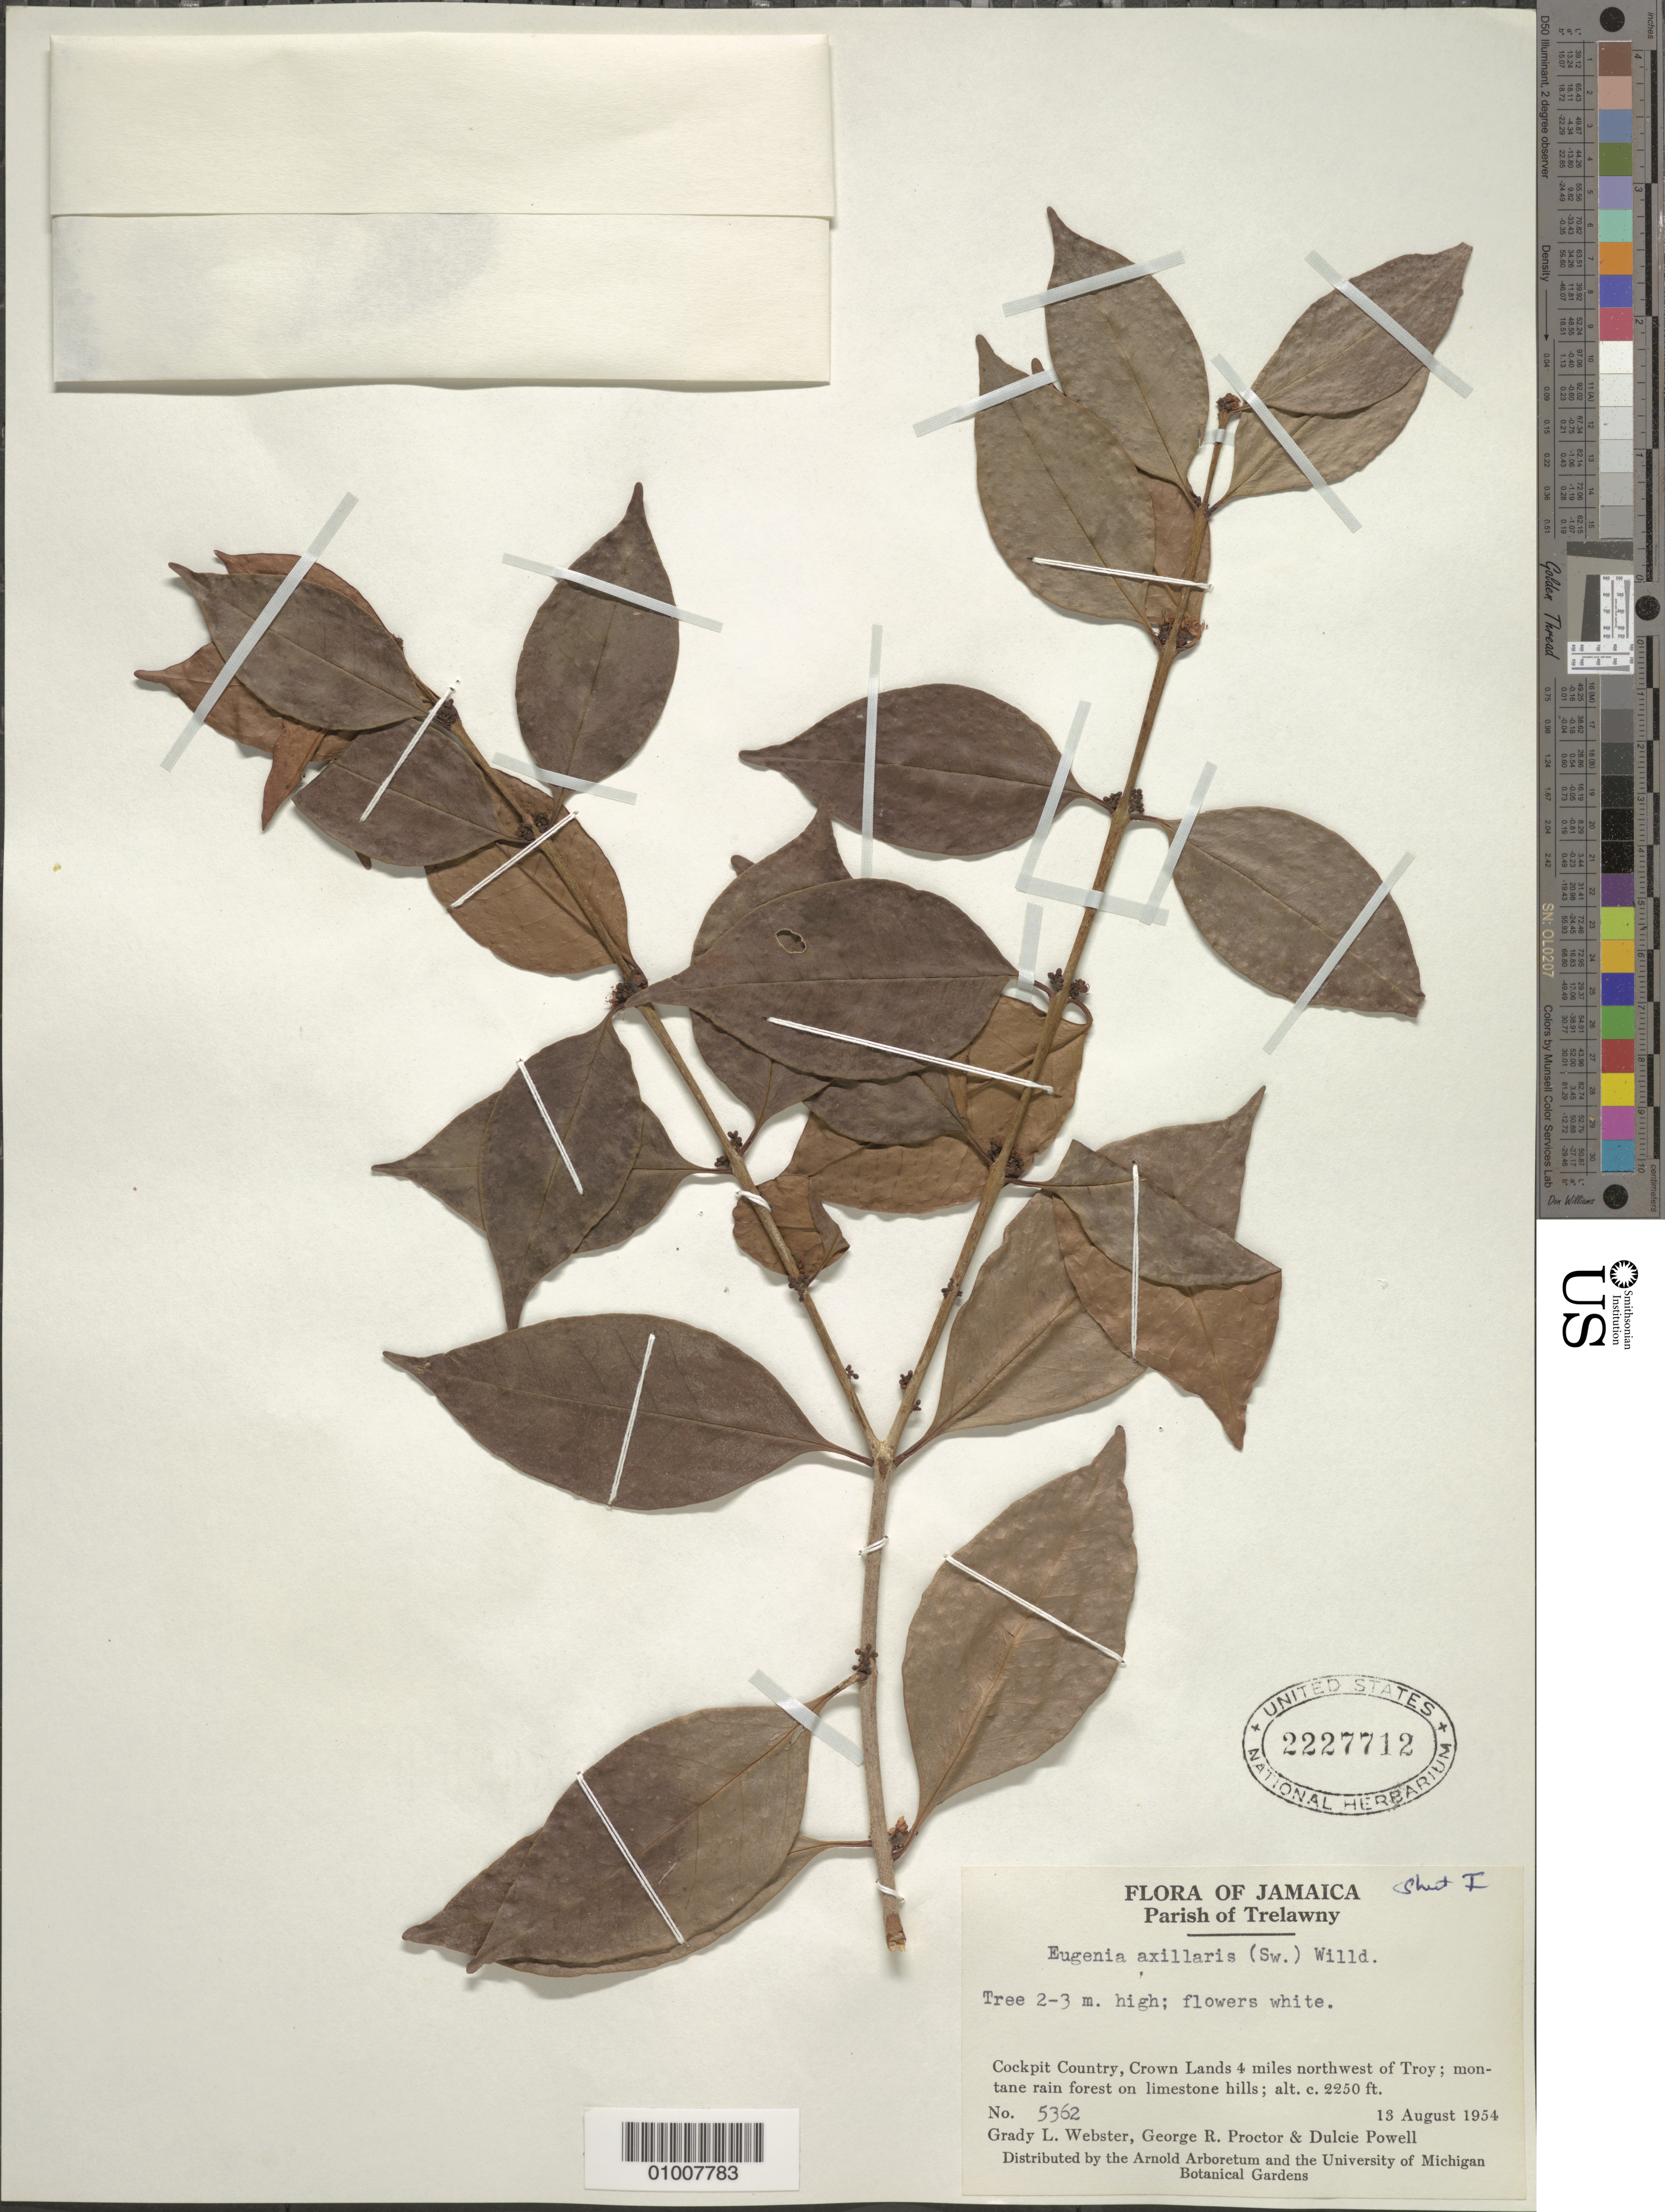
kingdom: Plantae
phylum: Tracheophyta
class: Magnoliopsida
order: Myrtales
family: Myrtaceae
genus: Eugenia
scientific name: Eugenia axillaris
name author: (Sw.) Willd.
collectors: G. L. Webster, G. R. Proctor & D. A. Powell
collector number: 5362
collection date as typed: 13 Aug 1954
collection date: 1954-08-13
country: Jamaica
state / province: Trelawny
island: Jamaica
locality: Cockpit Country, Crown Lands 4 mi. NW of Troy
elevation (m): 686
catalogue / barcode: US 2227712